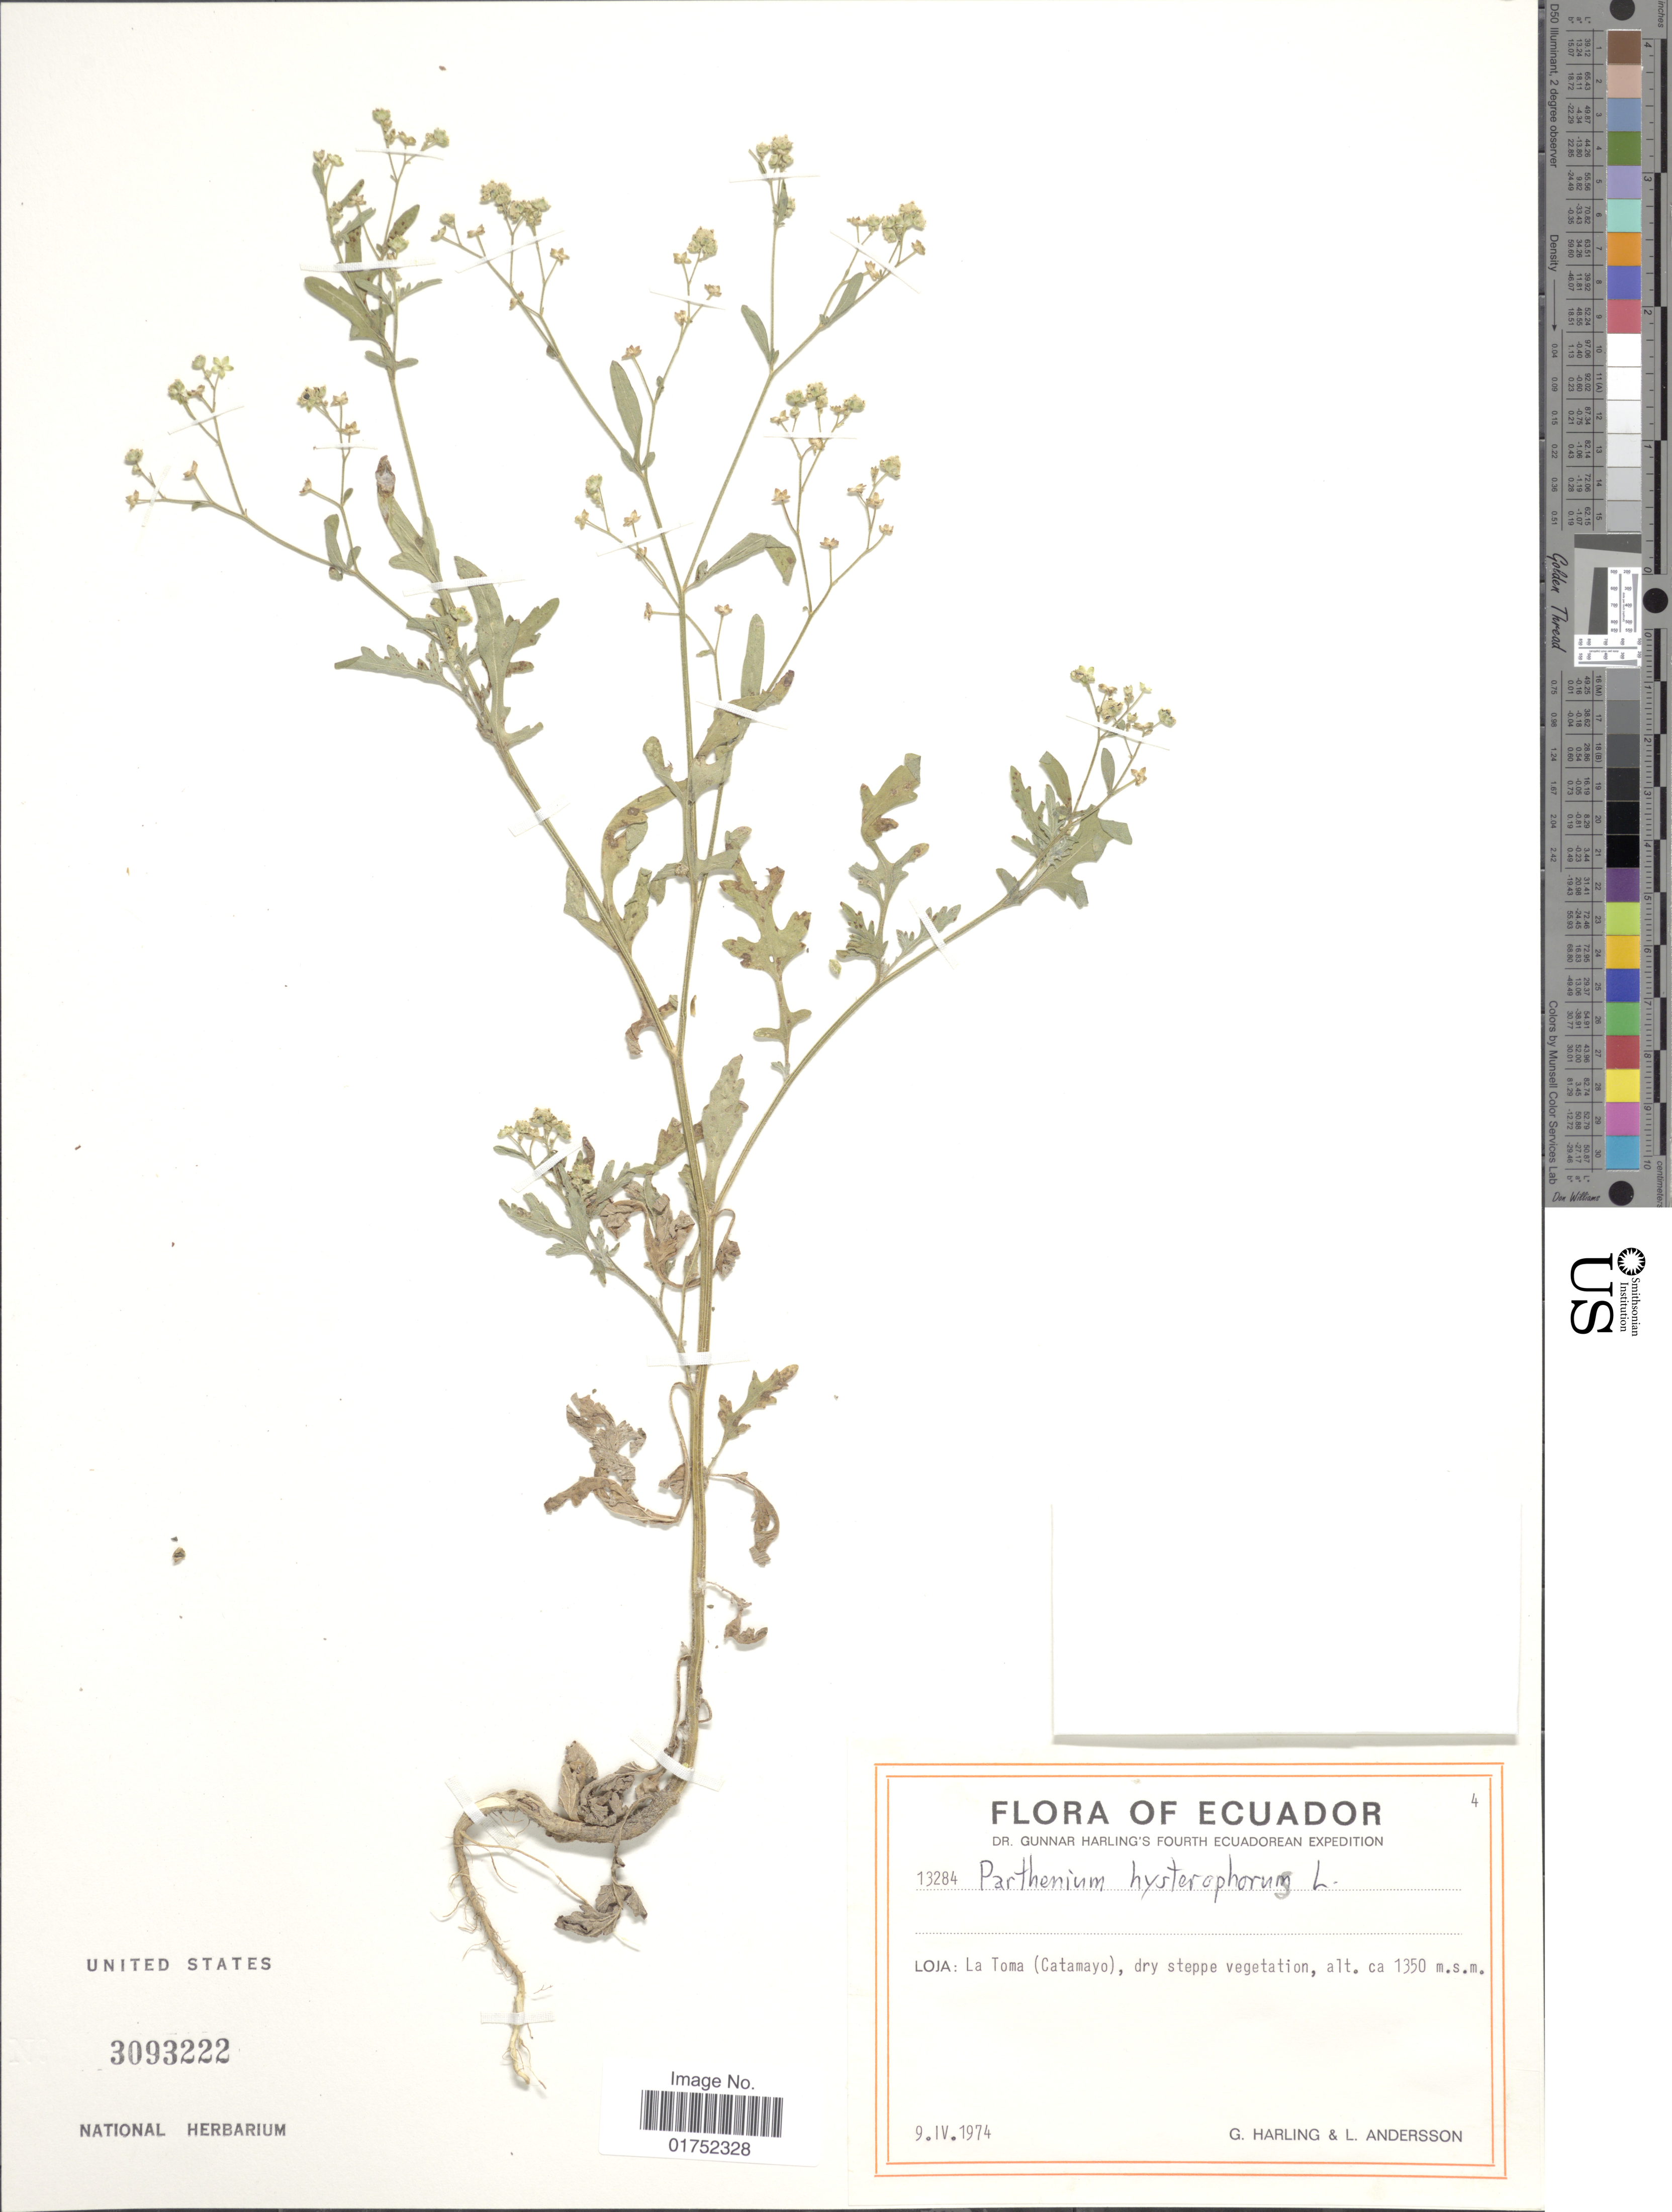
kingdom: Plantae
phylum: Tracheophyta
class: Magnoliopsida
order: Asterales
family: Asteraceae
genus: Parthenium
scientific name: Parthenium hysterophorus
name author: L.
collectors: G. Harling & L. Andersson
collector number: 13284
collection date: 1974-04-09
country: Ecuador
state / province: Loja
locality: La Toma (Catamyo)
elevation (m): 1350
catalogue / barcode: US 3093222